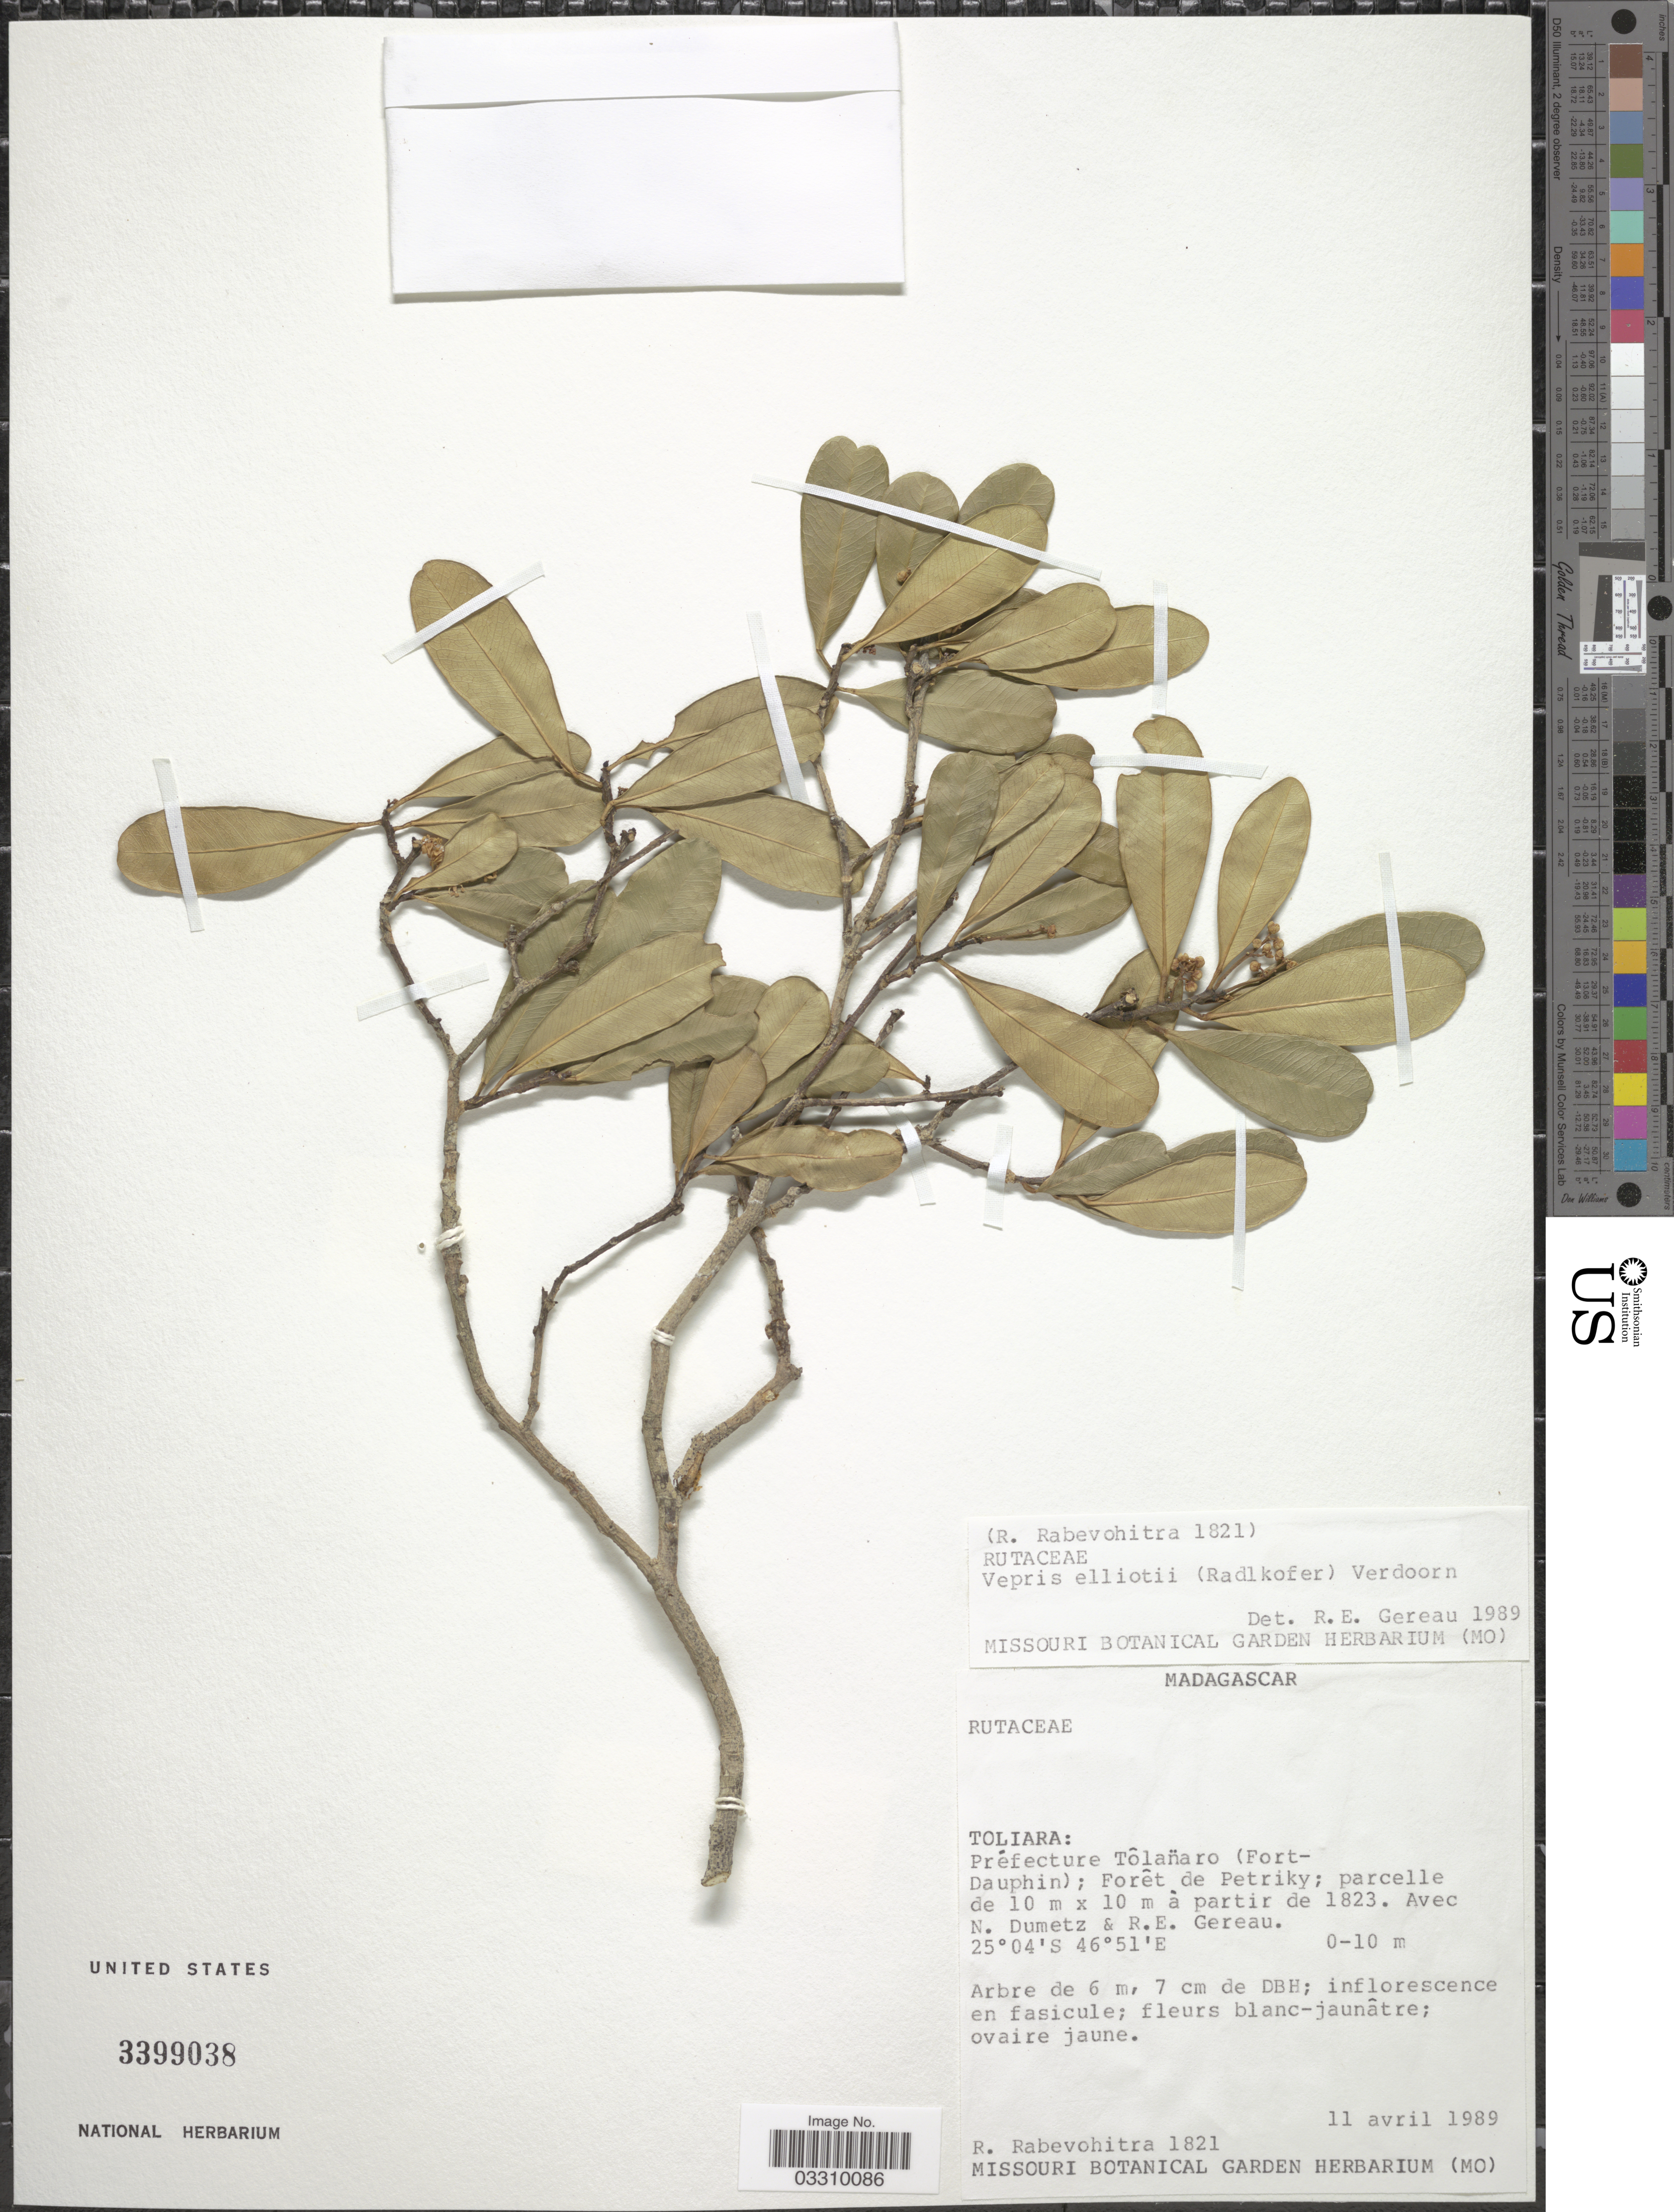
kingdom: Plantae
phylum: Tracheophyta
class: Magnoliopsida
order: Sapindales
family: Rutaceae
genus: Vepris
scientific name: Vepris elliotii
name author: (Radlk.) I. Verd.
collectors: R. Rabevohitra, N. Dumetz & R. Gereau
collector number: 1821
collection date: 1989-04-11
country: Madagascar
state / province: Anosy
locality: Préfecture Tôlanäro (Fort-Dauphin); Forêt de Petriky.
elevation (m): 0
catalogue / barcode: US 3399038